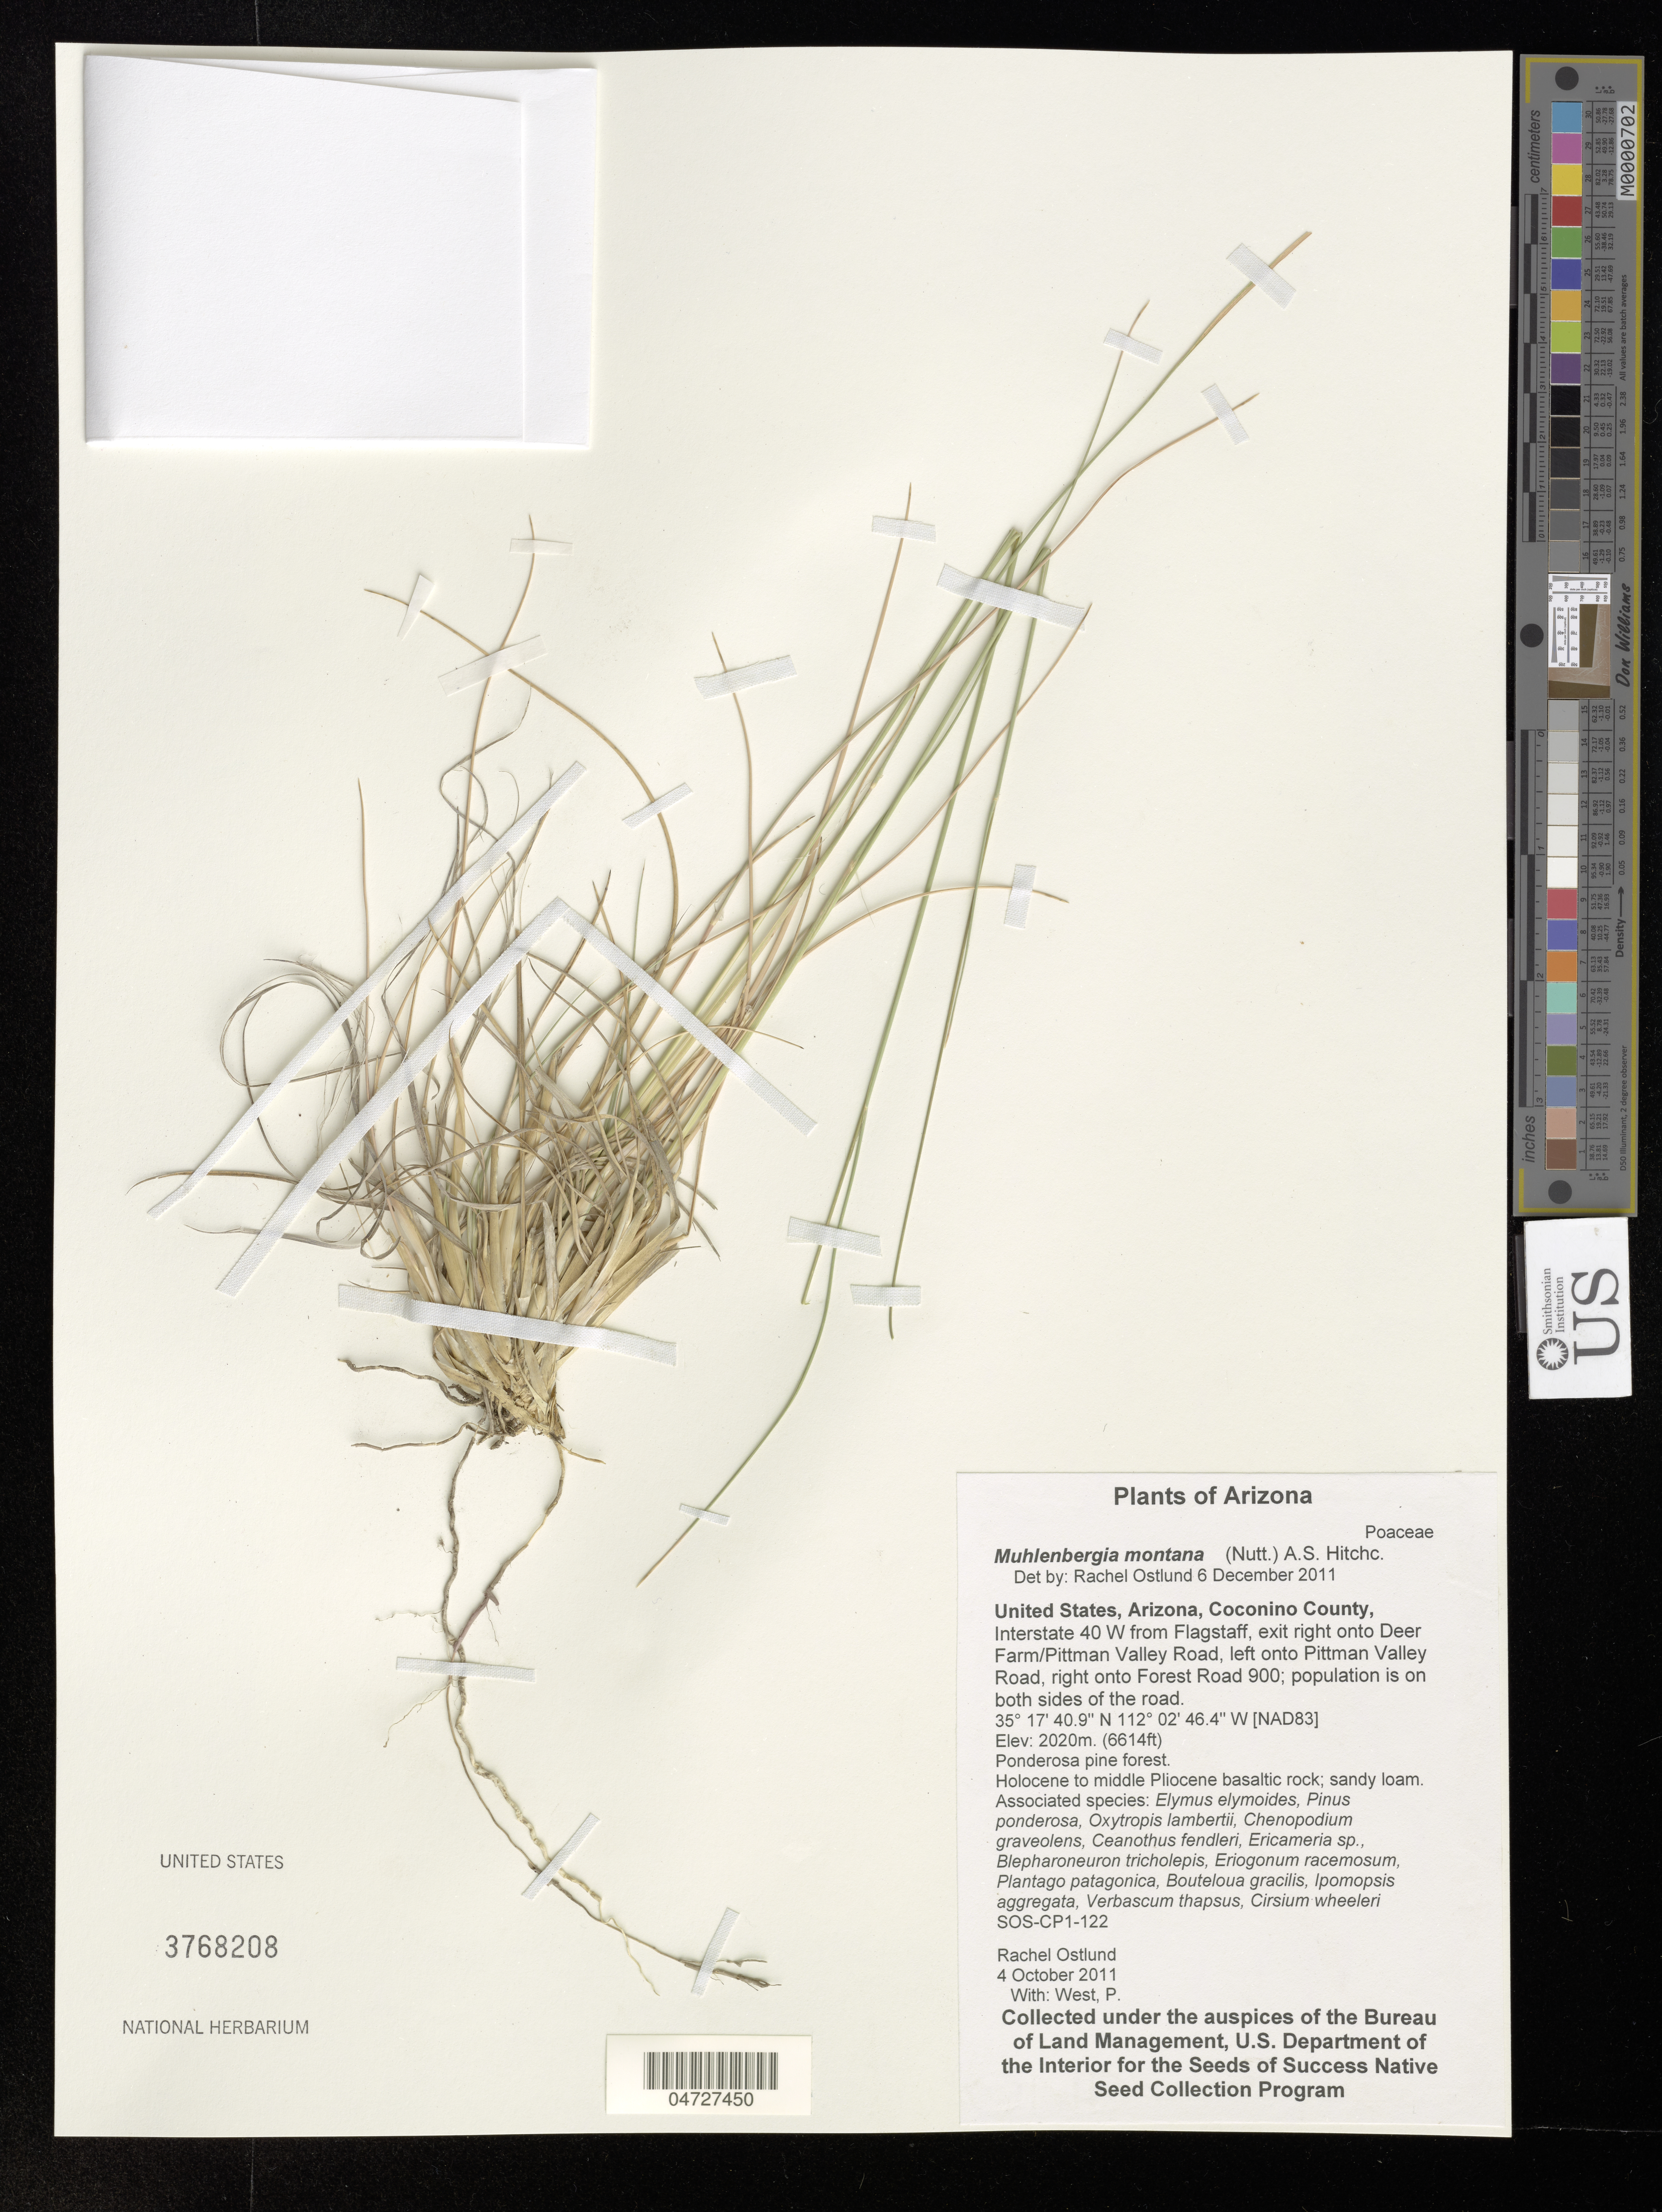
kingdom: Plantae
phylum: Tracheophyta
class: Liliopsida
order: Poales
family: Poaceae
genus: Muhlenbergia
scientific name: Muhlenbergia montana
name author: (Nutt.) Hitchc.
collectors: R. Ostlund & P. West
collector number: SOS-CP1-122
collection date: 2011-10-04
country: United States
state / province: Arizona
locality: Coconino County, Interstate 40 W from Flagstaff, exit right onto Deer Farm/Pittman Valley Road, left onto Pittman Valley Road, right onto Forest Road 900; population is on both sides of the road.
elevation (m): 2020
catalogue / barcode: US 3768208